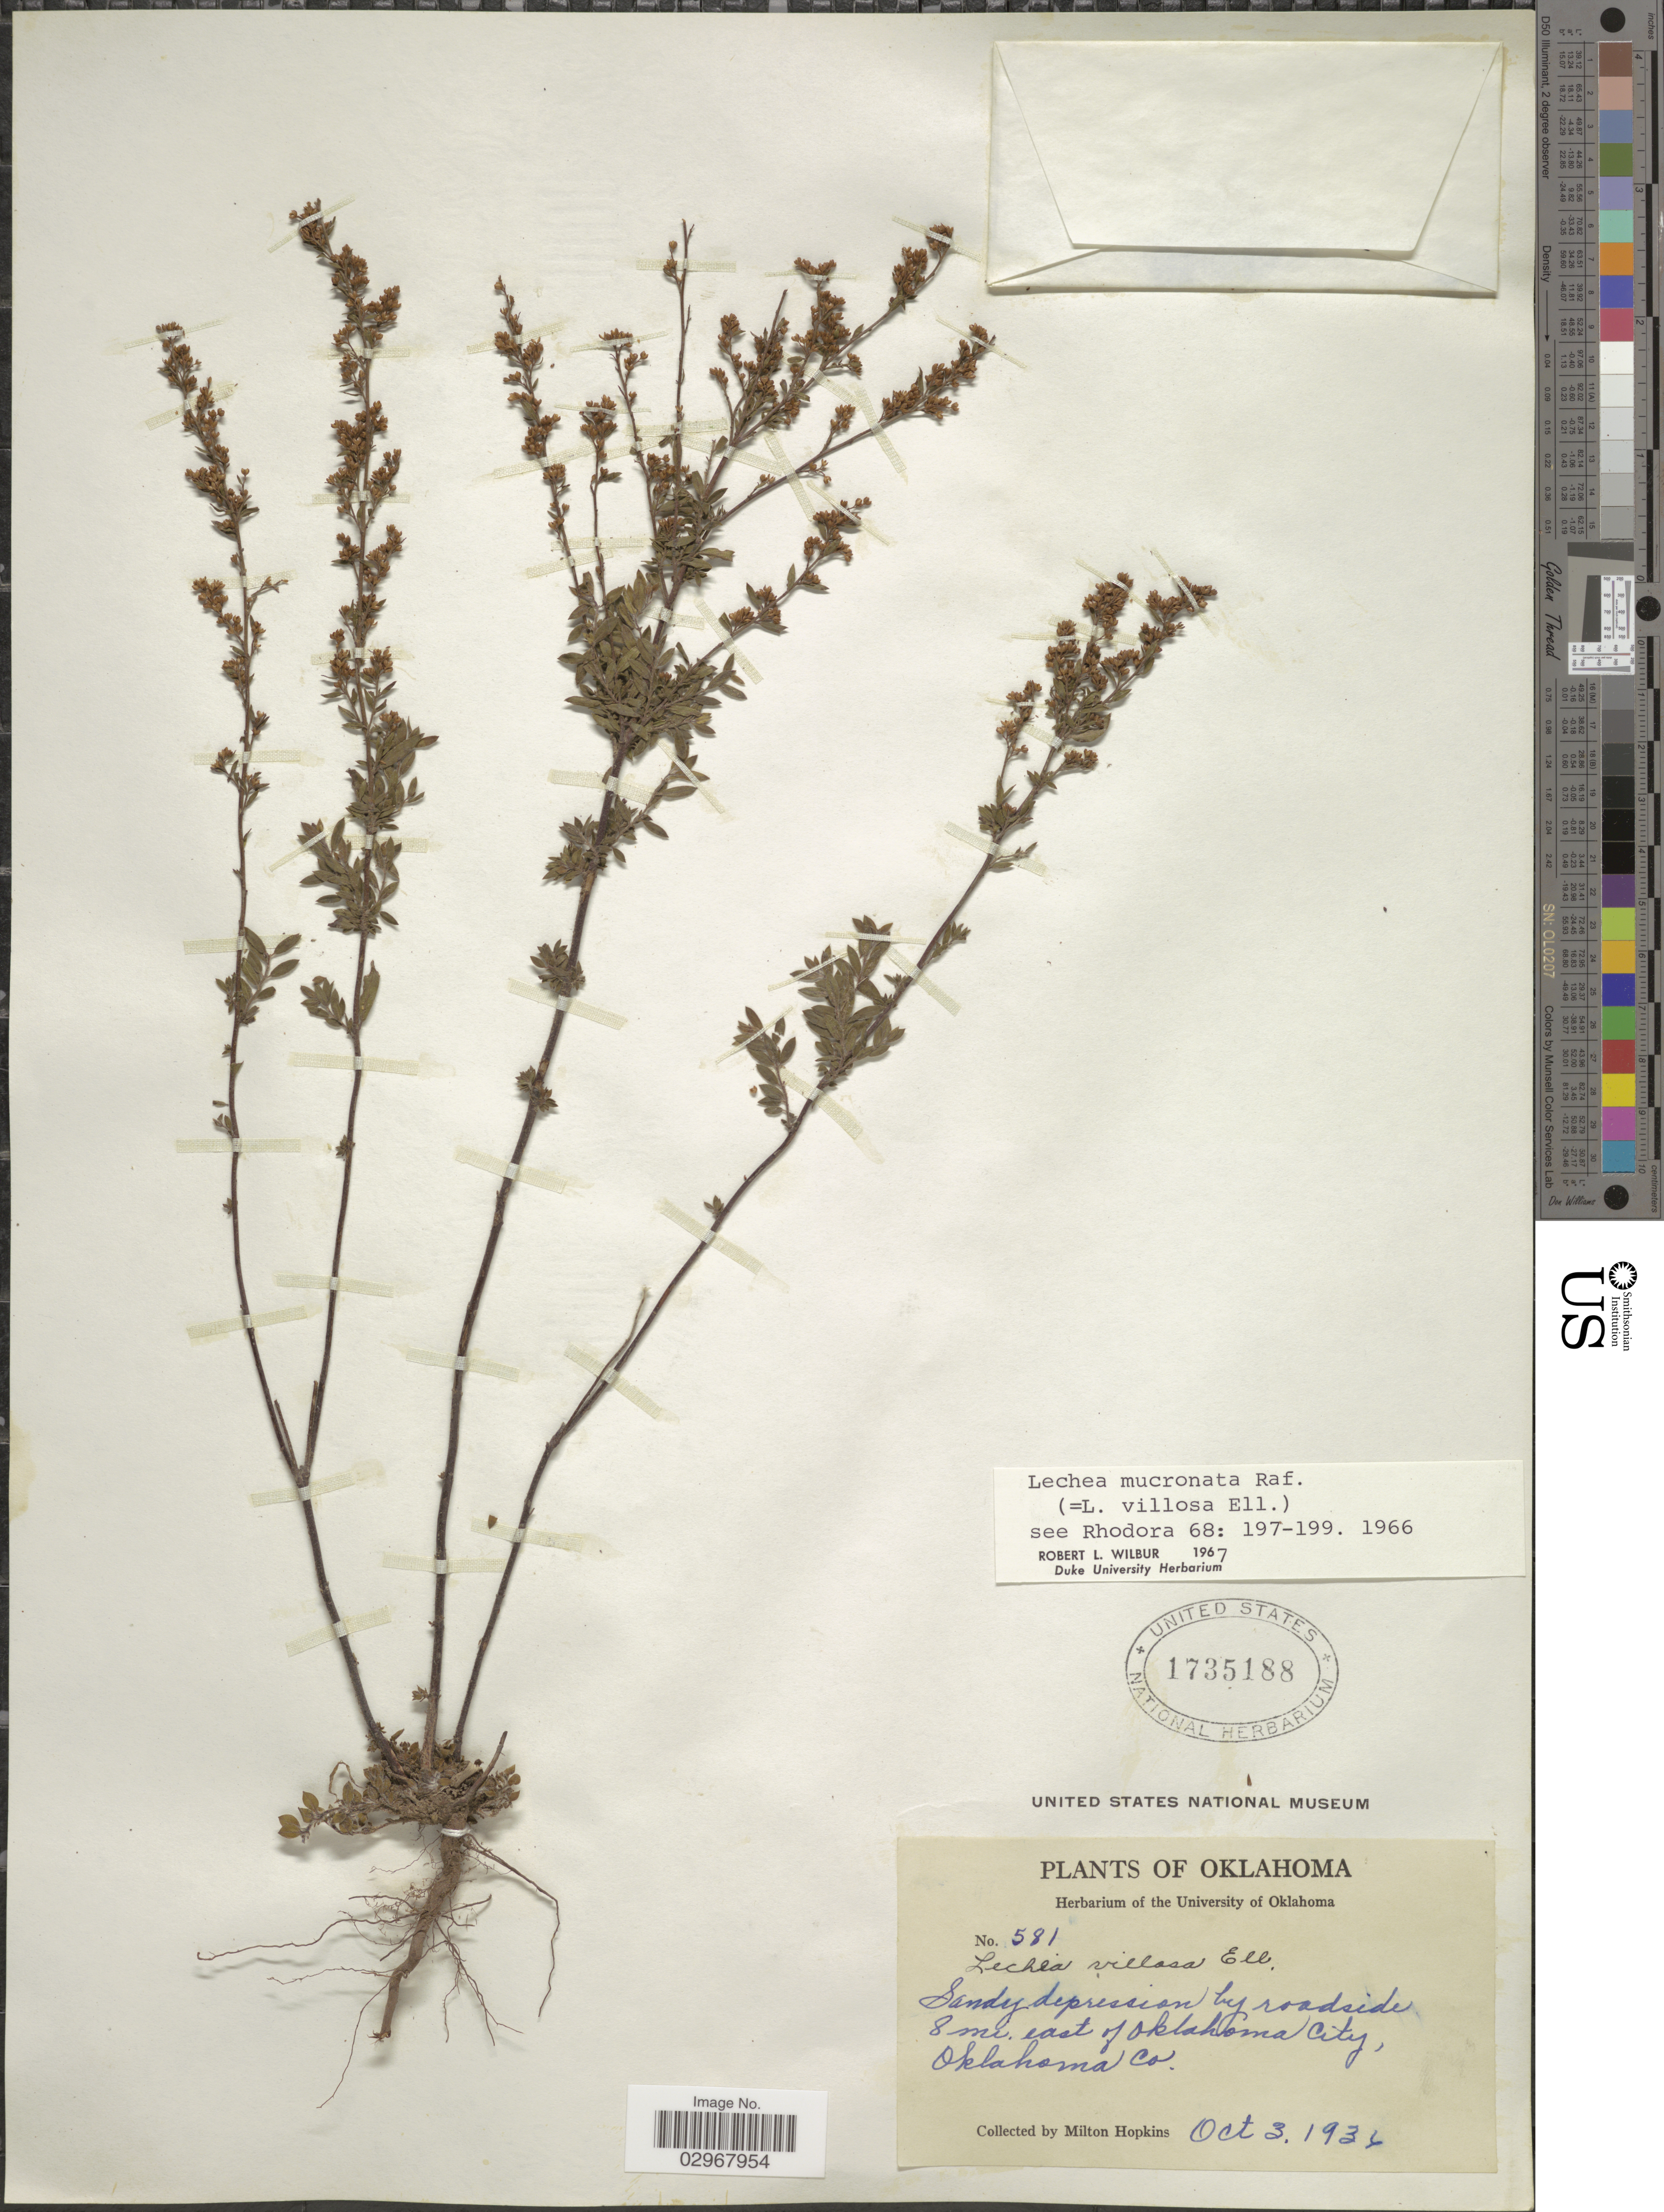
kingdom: Plantae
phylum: Tracheophyta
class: Magnoliopsida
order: Malvales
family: Cistaceae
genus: Lechea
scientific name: Lechea mucronata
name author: Raf.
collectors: M. Hopkins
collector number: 581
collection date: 1936-10-03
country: United States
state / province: Oklahoma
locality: Sandy depression by roadside 8 mi. east of Oklahoma City, Oklahoma Co.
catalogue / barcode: US 1735188